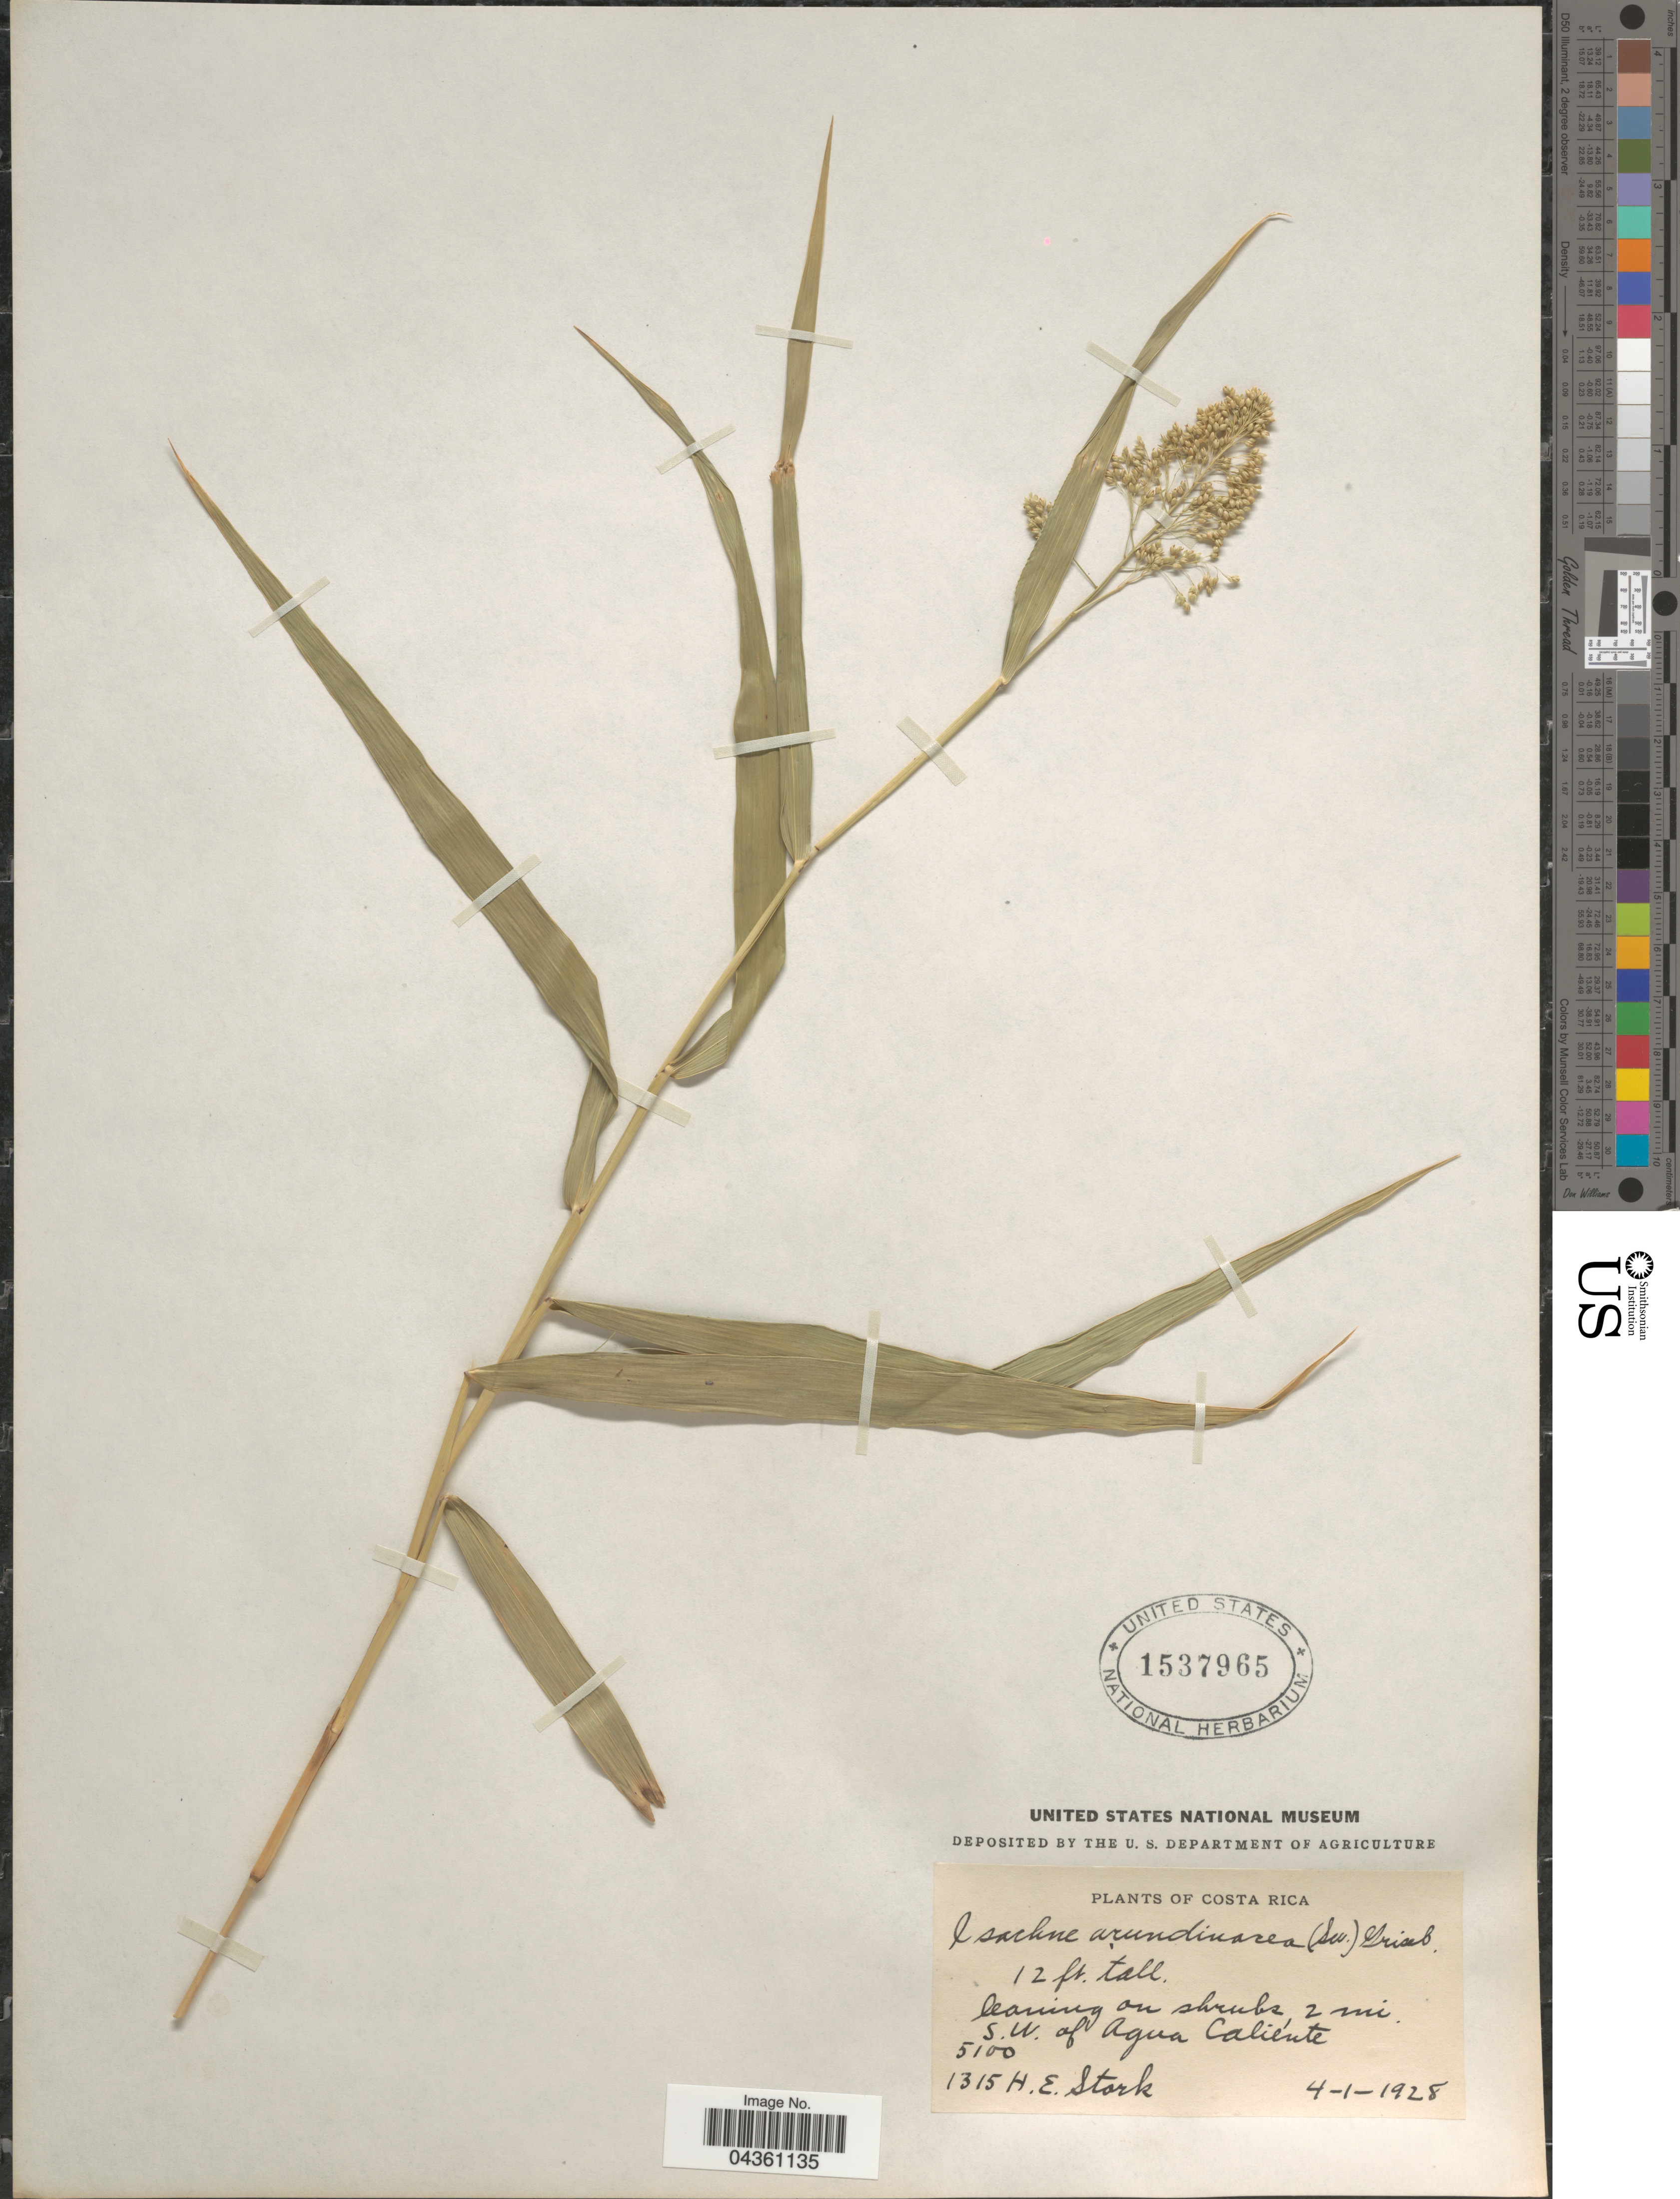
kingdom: Plantae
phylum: Tracheophyta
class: Liliopsida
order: Poales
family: Poaceae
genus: Isachne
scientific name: Isachne arundinacea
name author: (Sw.) Griseb.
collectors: H. E. Stork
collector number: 1315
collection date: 1928-01-04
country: Costa Rica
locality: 2 mi. S.W. of Agua Caliente.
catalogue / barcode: US 1537965